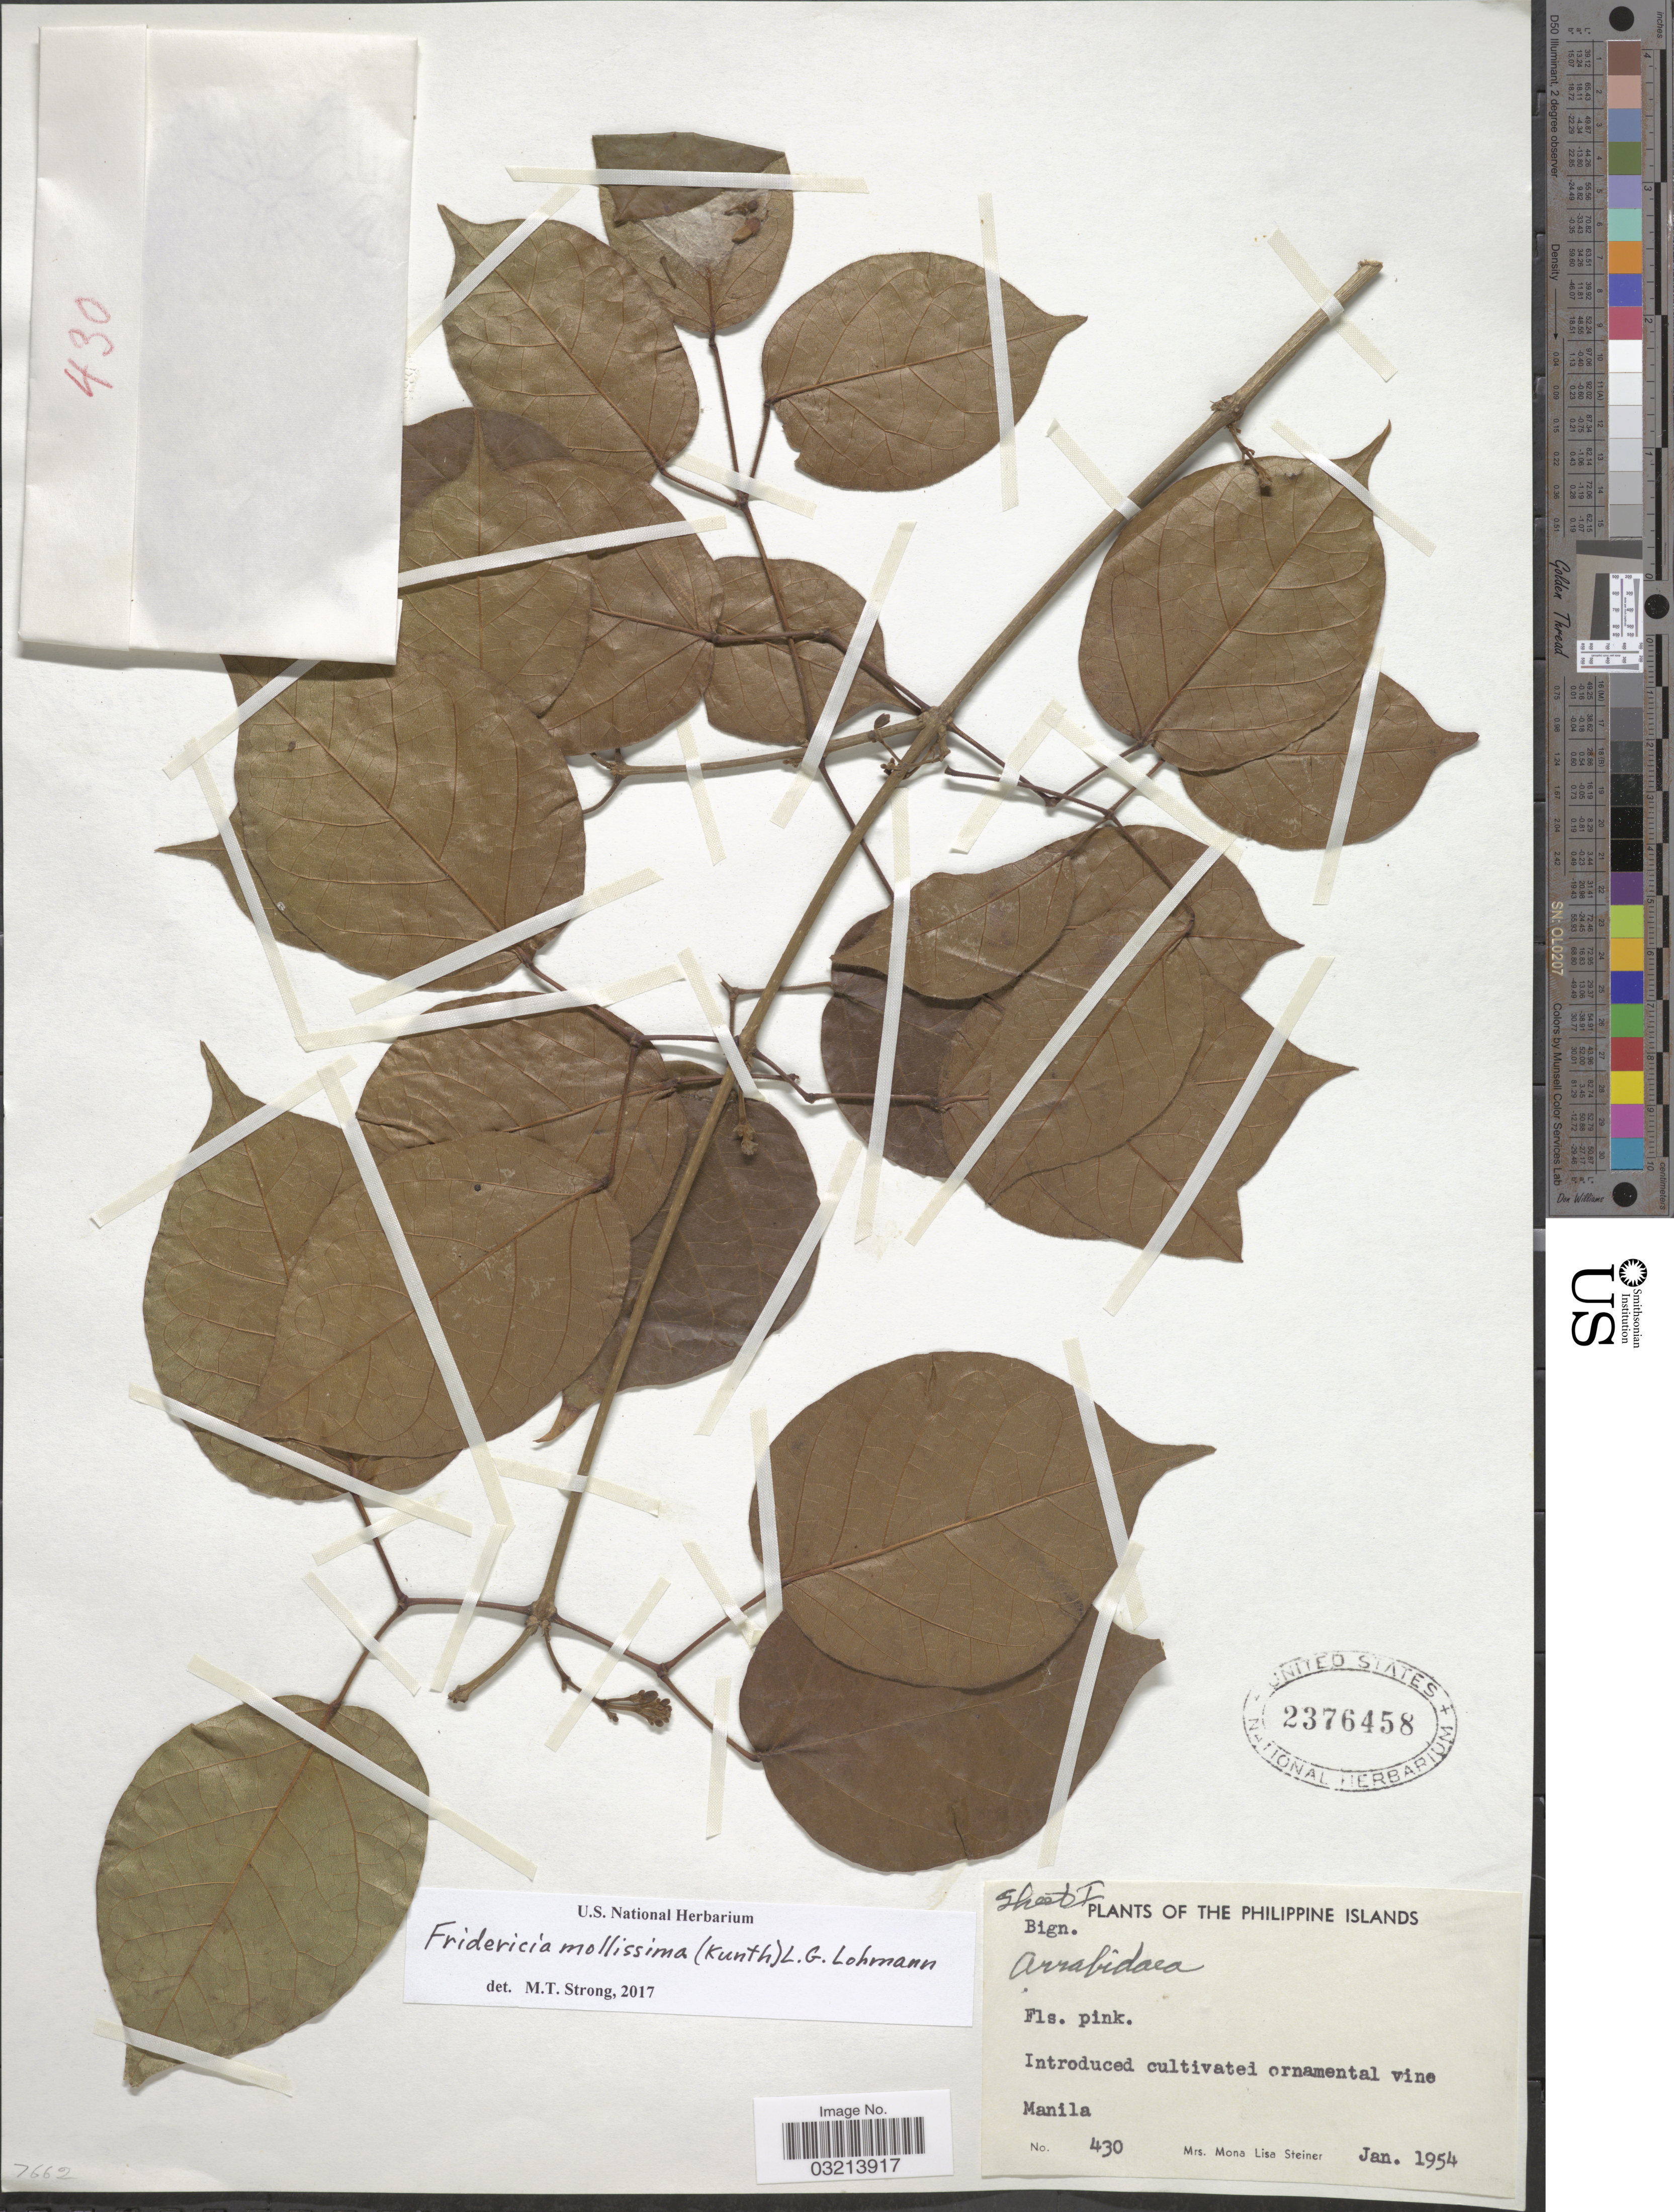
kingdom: Plantae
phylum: Tracheophyta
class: Magnoliopsida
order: Lamiales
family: Bignoniaceae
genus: Fridericia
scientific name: Fridericia mollissima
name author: (Kunth) L.G. Lohmann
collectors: M. Steiner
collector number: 430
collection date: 1954-01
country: Philippines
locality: The Philippine Islands. Manila.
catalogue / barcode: US 2376458